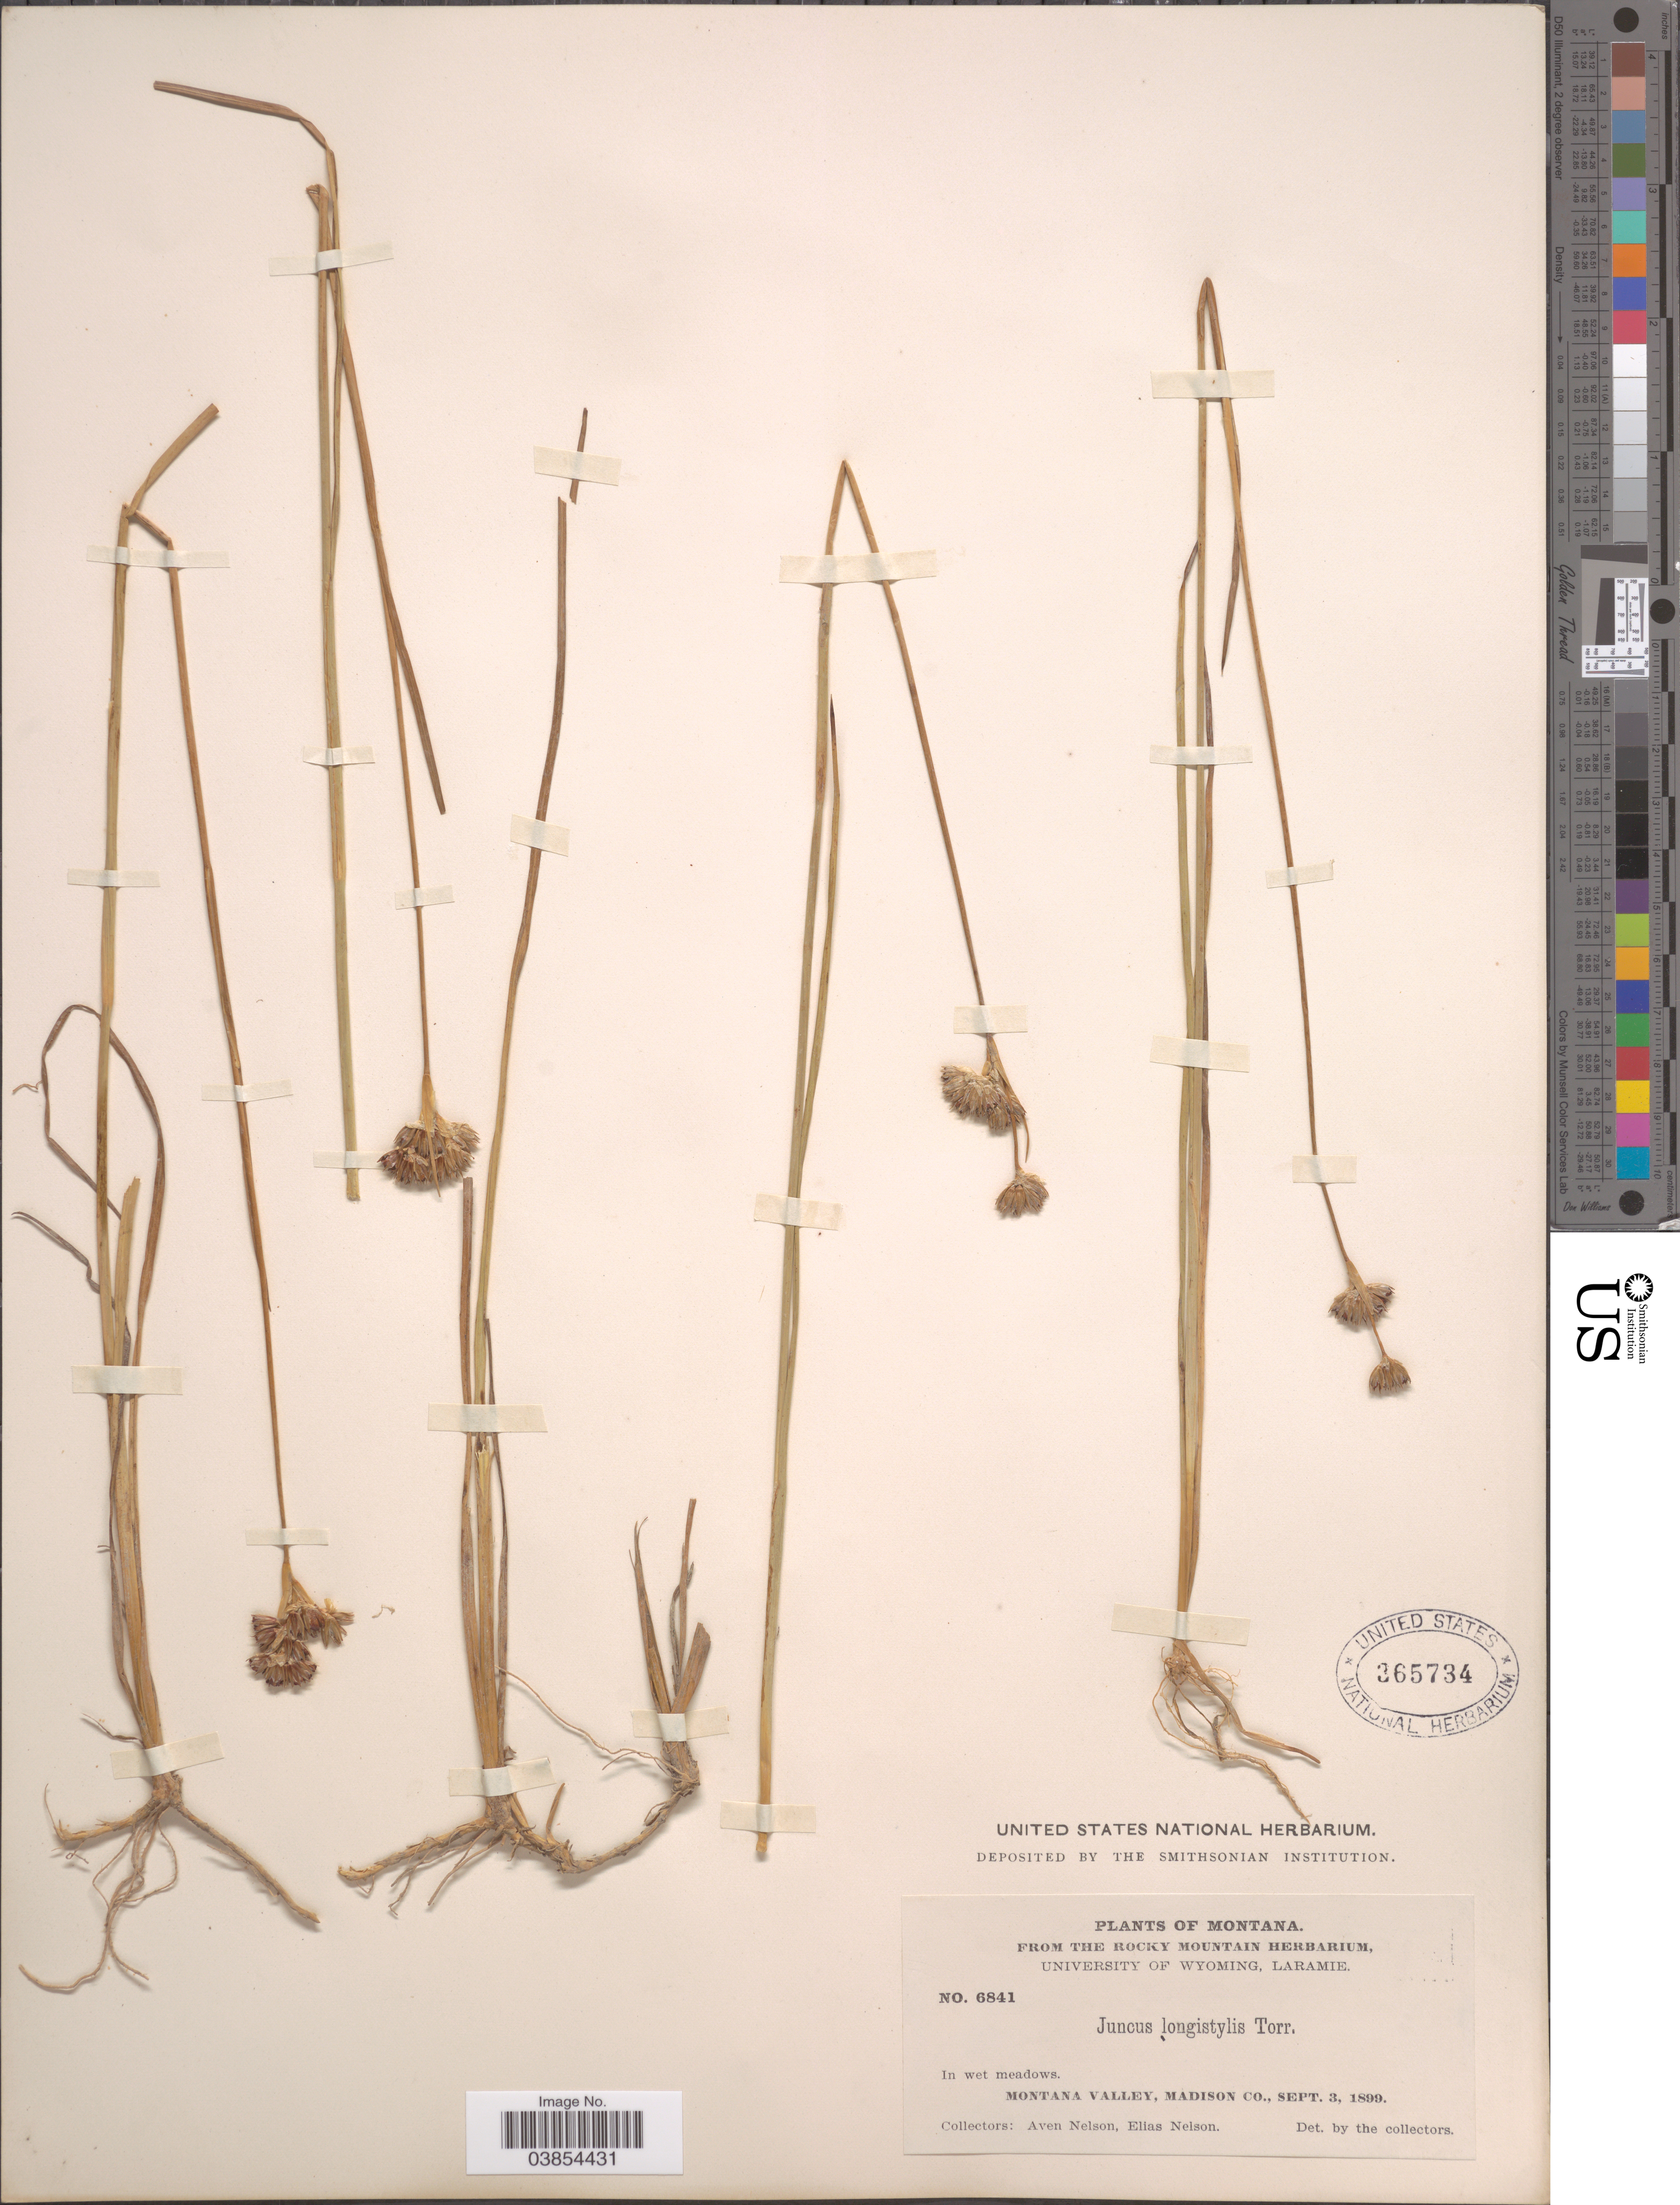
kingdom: Plantae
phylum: Tracheophyta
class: Liliopsida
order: Poales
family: Juncaceae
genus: Juncus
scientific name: Juncus longistylis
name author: Torr.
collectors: A. Nelson & E. Nelson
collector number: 6841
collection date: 1899-09-03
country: United States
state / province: Montana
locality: Montana Valley, Madison Co.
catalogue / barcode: US 365734